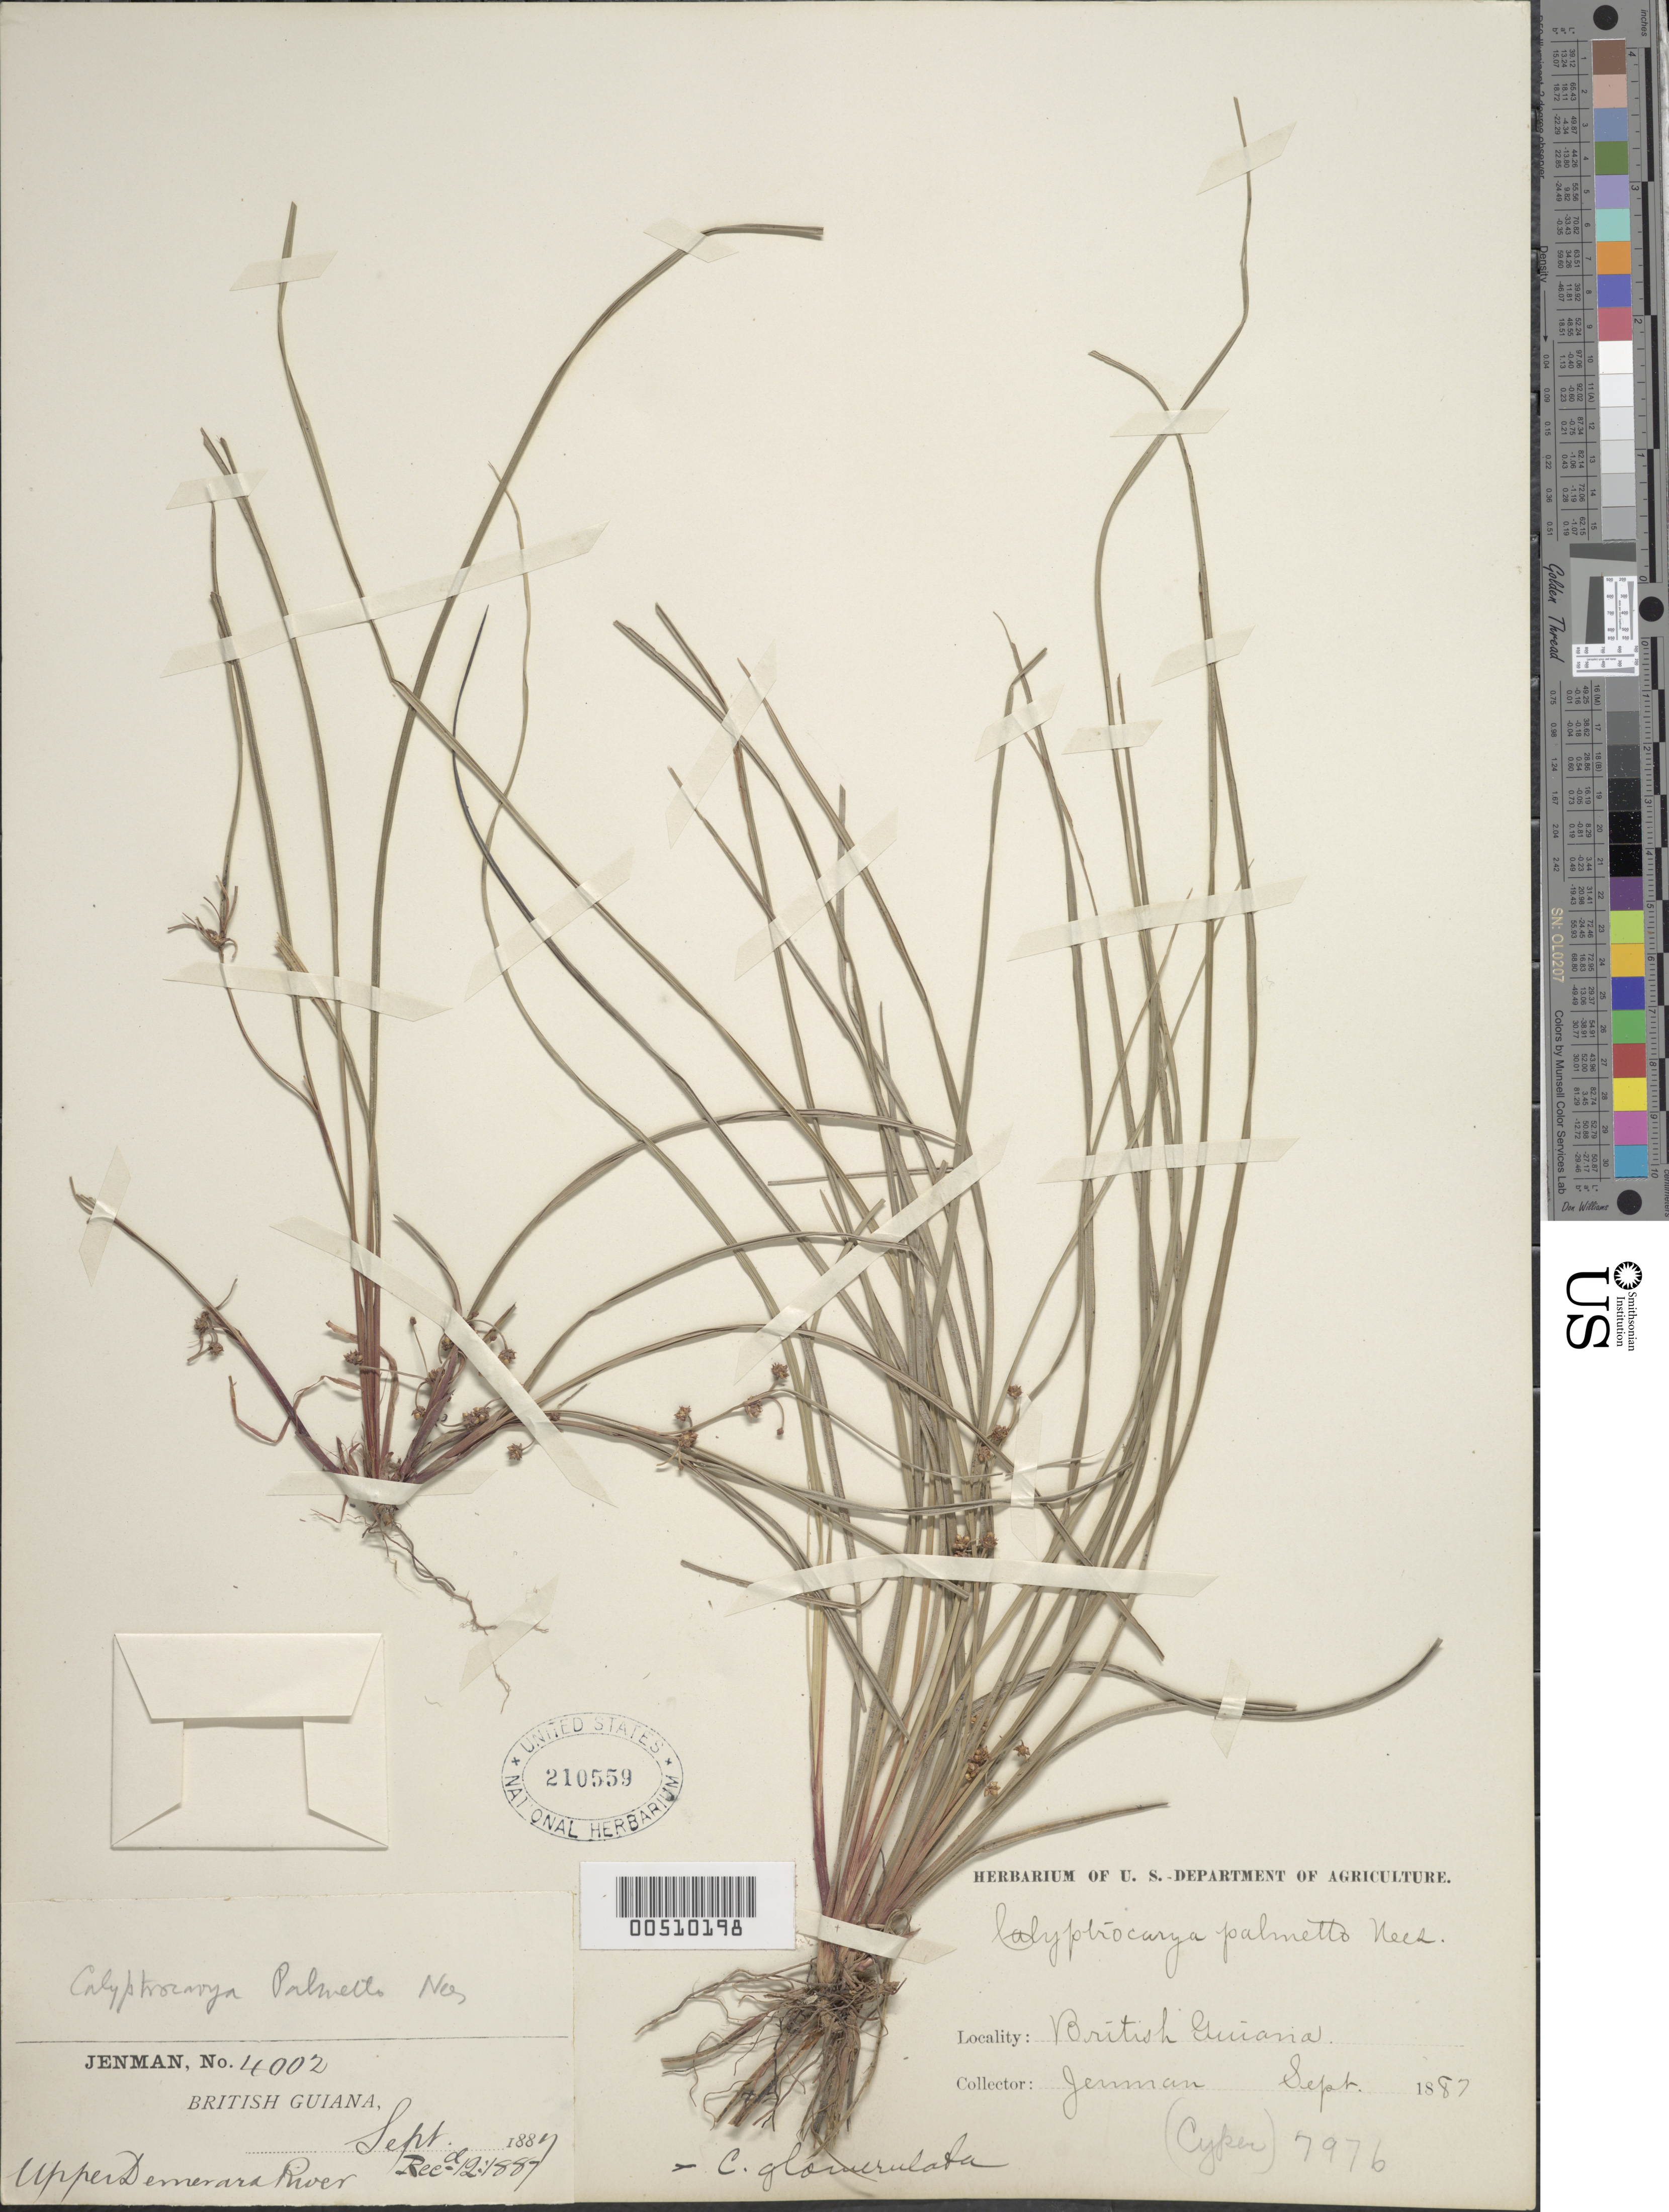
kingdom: Plantae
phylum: Tracheophyta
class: Liliopsida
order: Poales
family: Cyperaceae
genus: Calyptrocarya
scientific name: Calyptrocarya glomerulata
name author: (Brongn.) Urb.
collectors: G. S. Jenman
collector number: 4002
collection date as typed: Sep 1887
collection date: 1887-09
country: Guyana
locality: Upper Demerara River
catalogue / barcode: US 210559